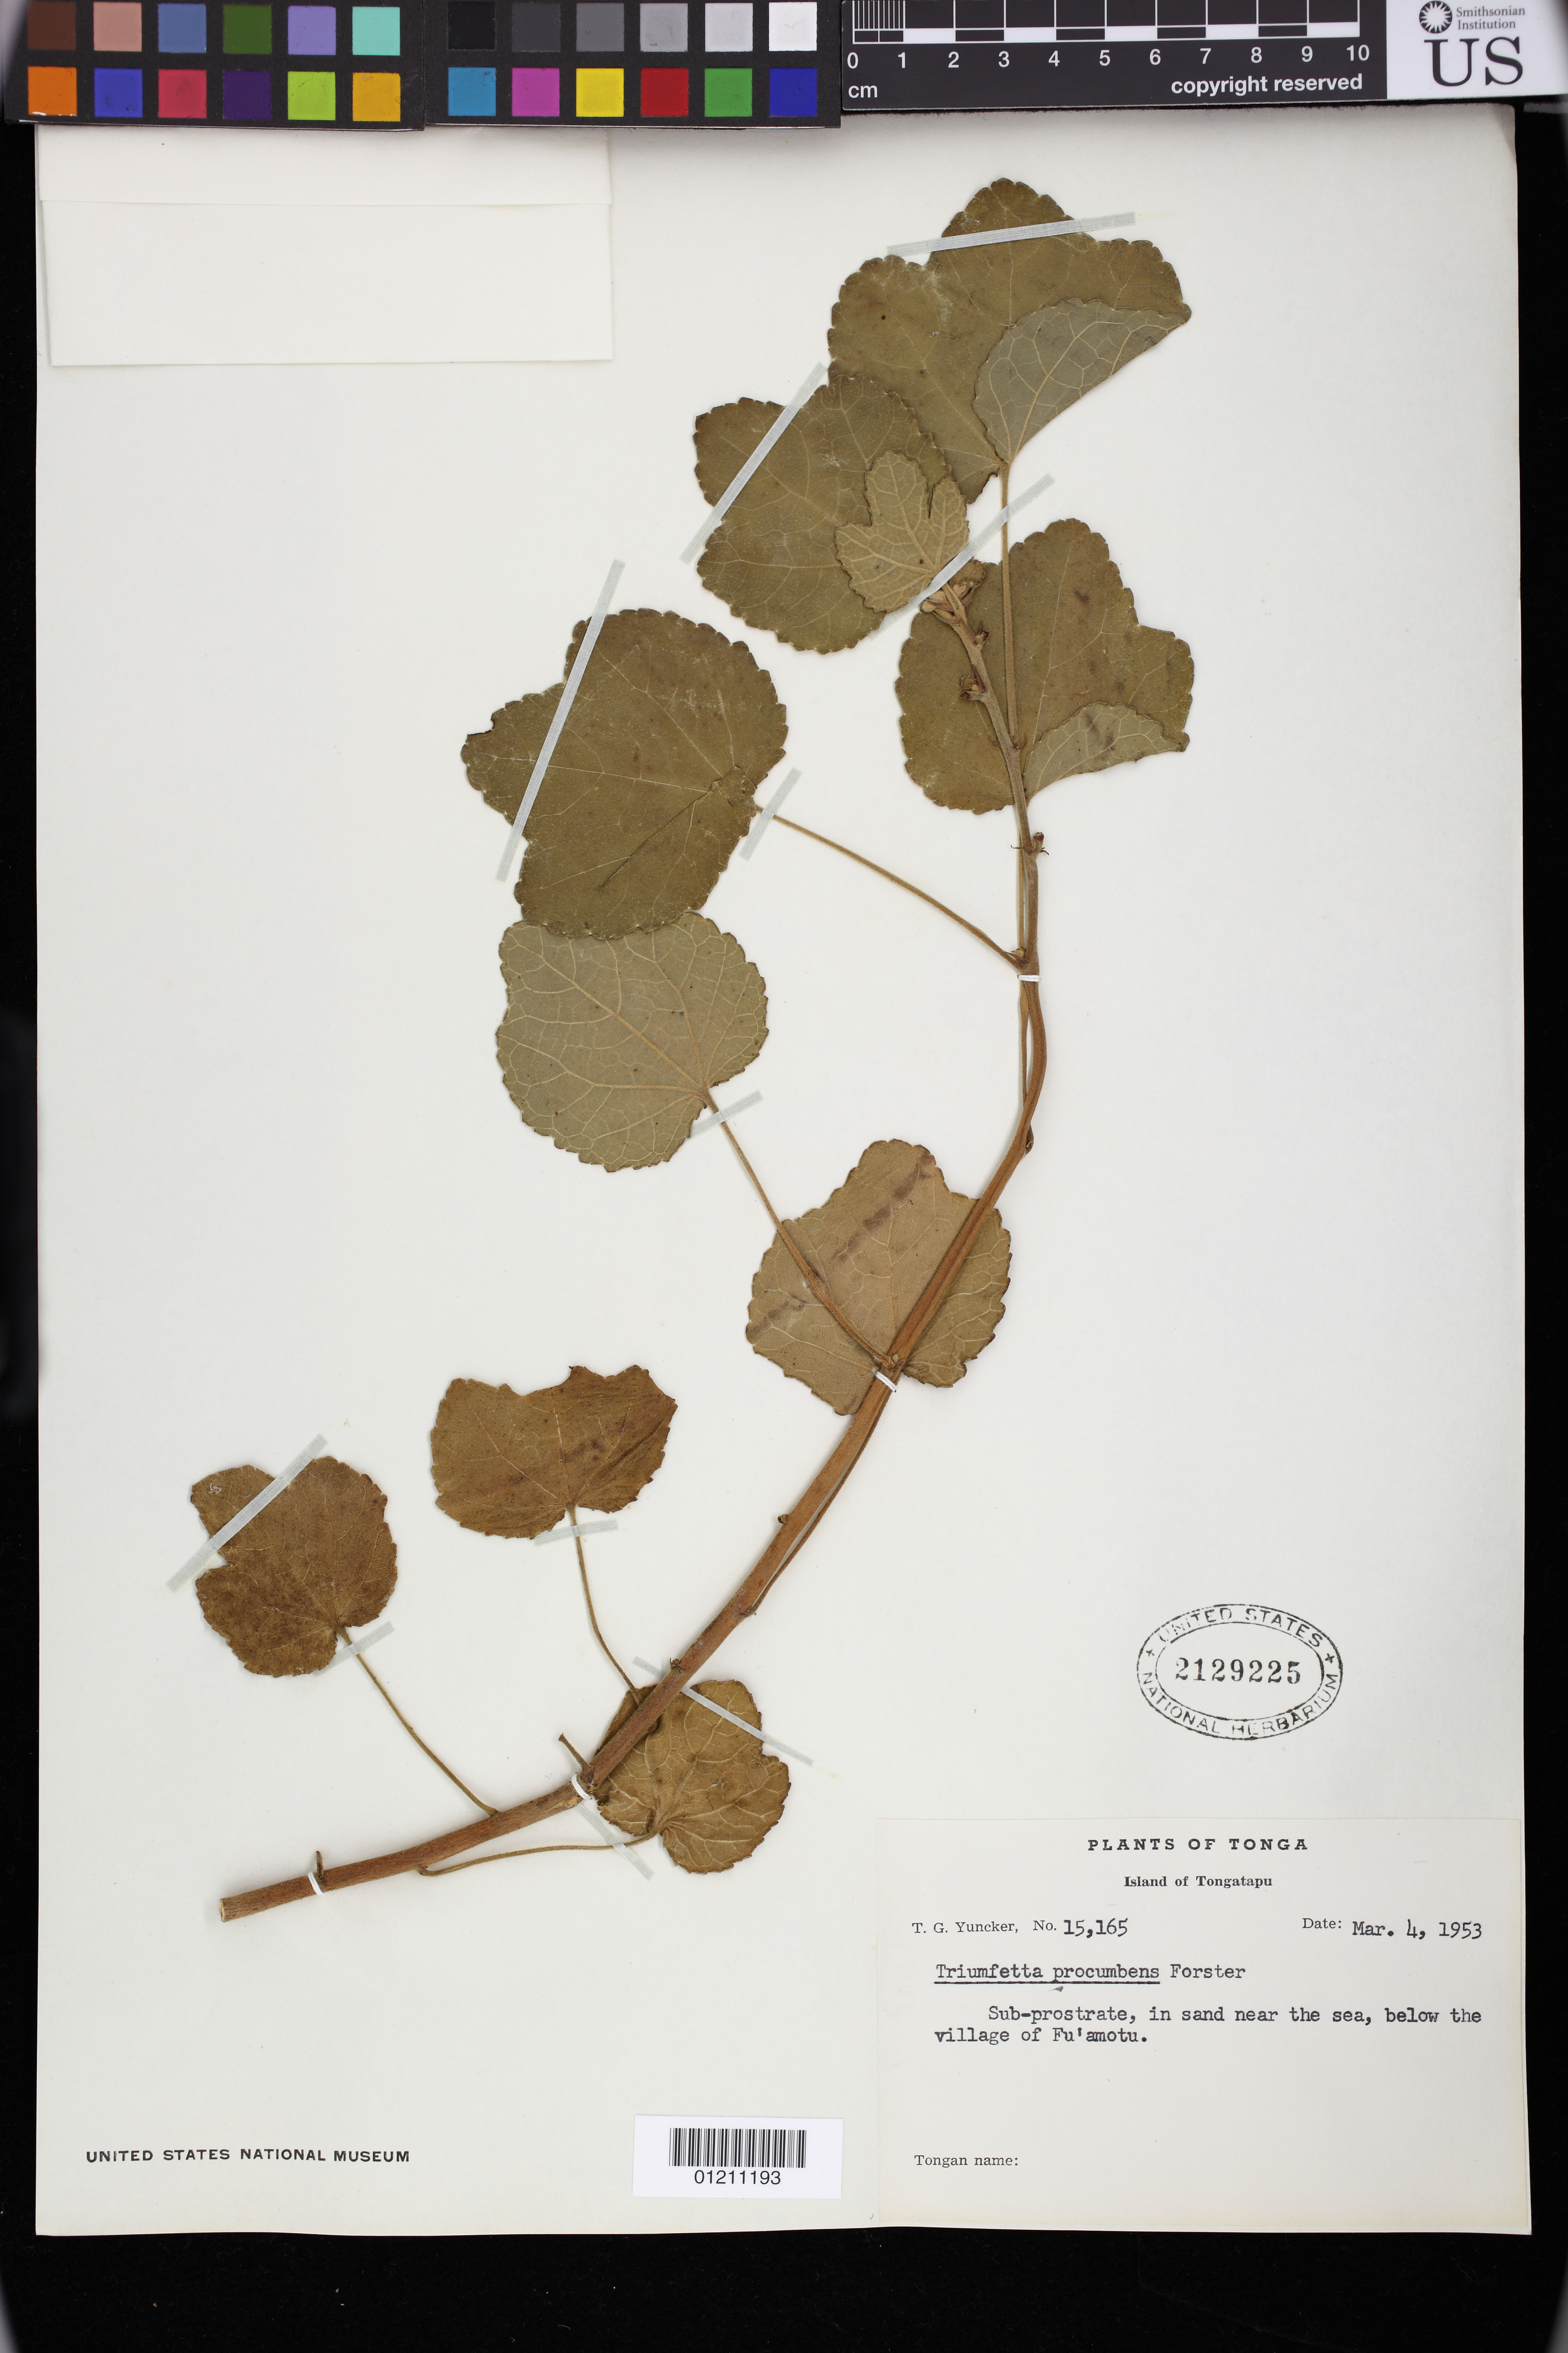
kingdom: Plantae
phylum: Tracheophyta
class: Magnoliopsida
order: Malvales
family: Malvaceae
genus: Triumfetta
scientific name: Triumfetta procumbens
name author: G. Forst.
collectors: T. G. Yuncker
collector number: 15165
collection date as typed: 03 Apr 1953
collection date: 1953-04-03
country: Tonga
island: Tongatapu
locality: Island of Tongatapu: Below the village of Fu'amotu.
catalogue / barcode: US 2129225